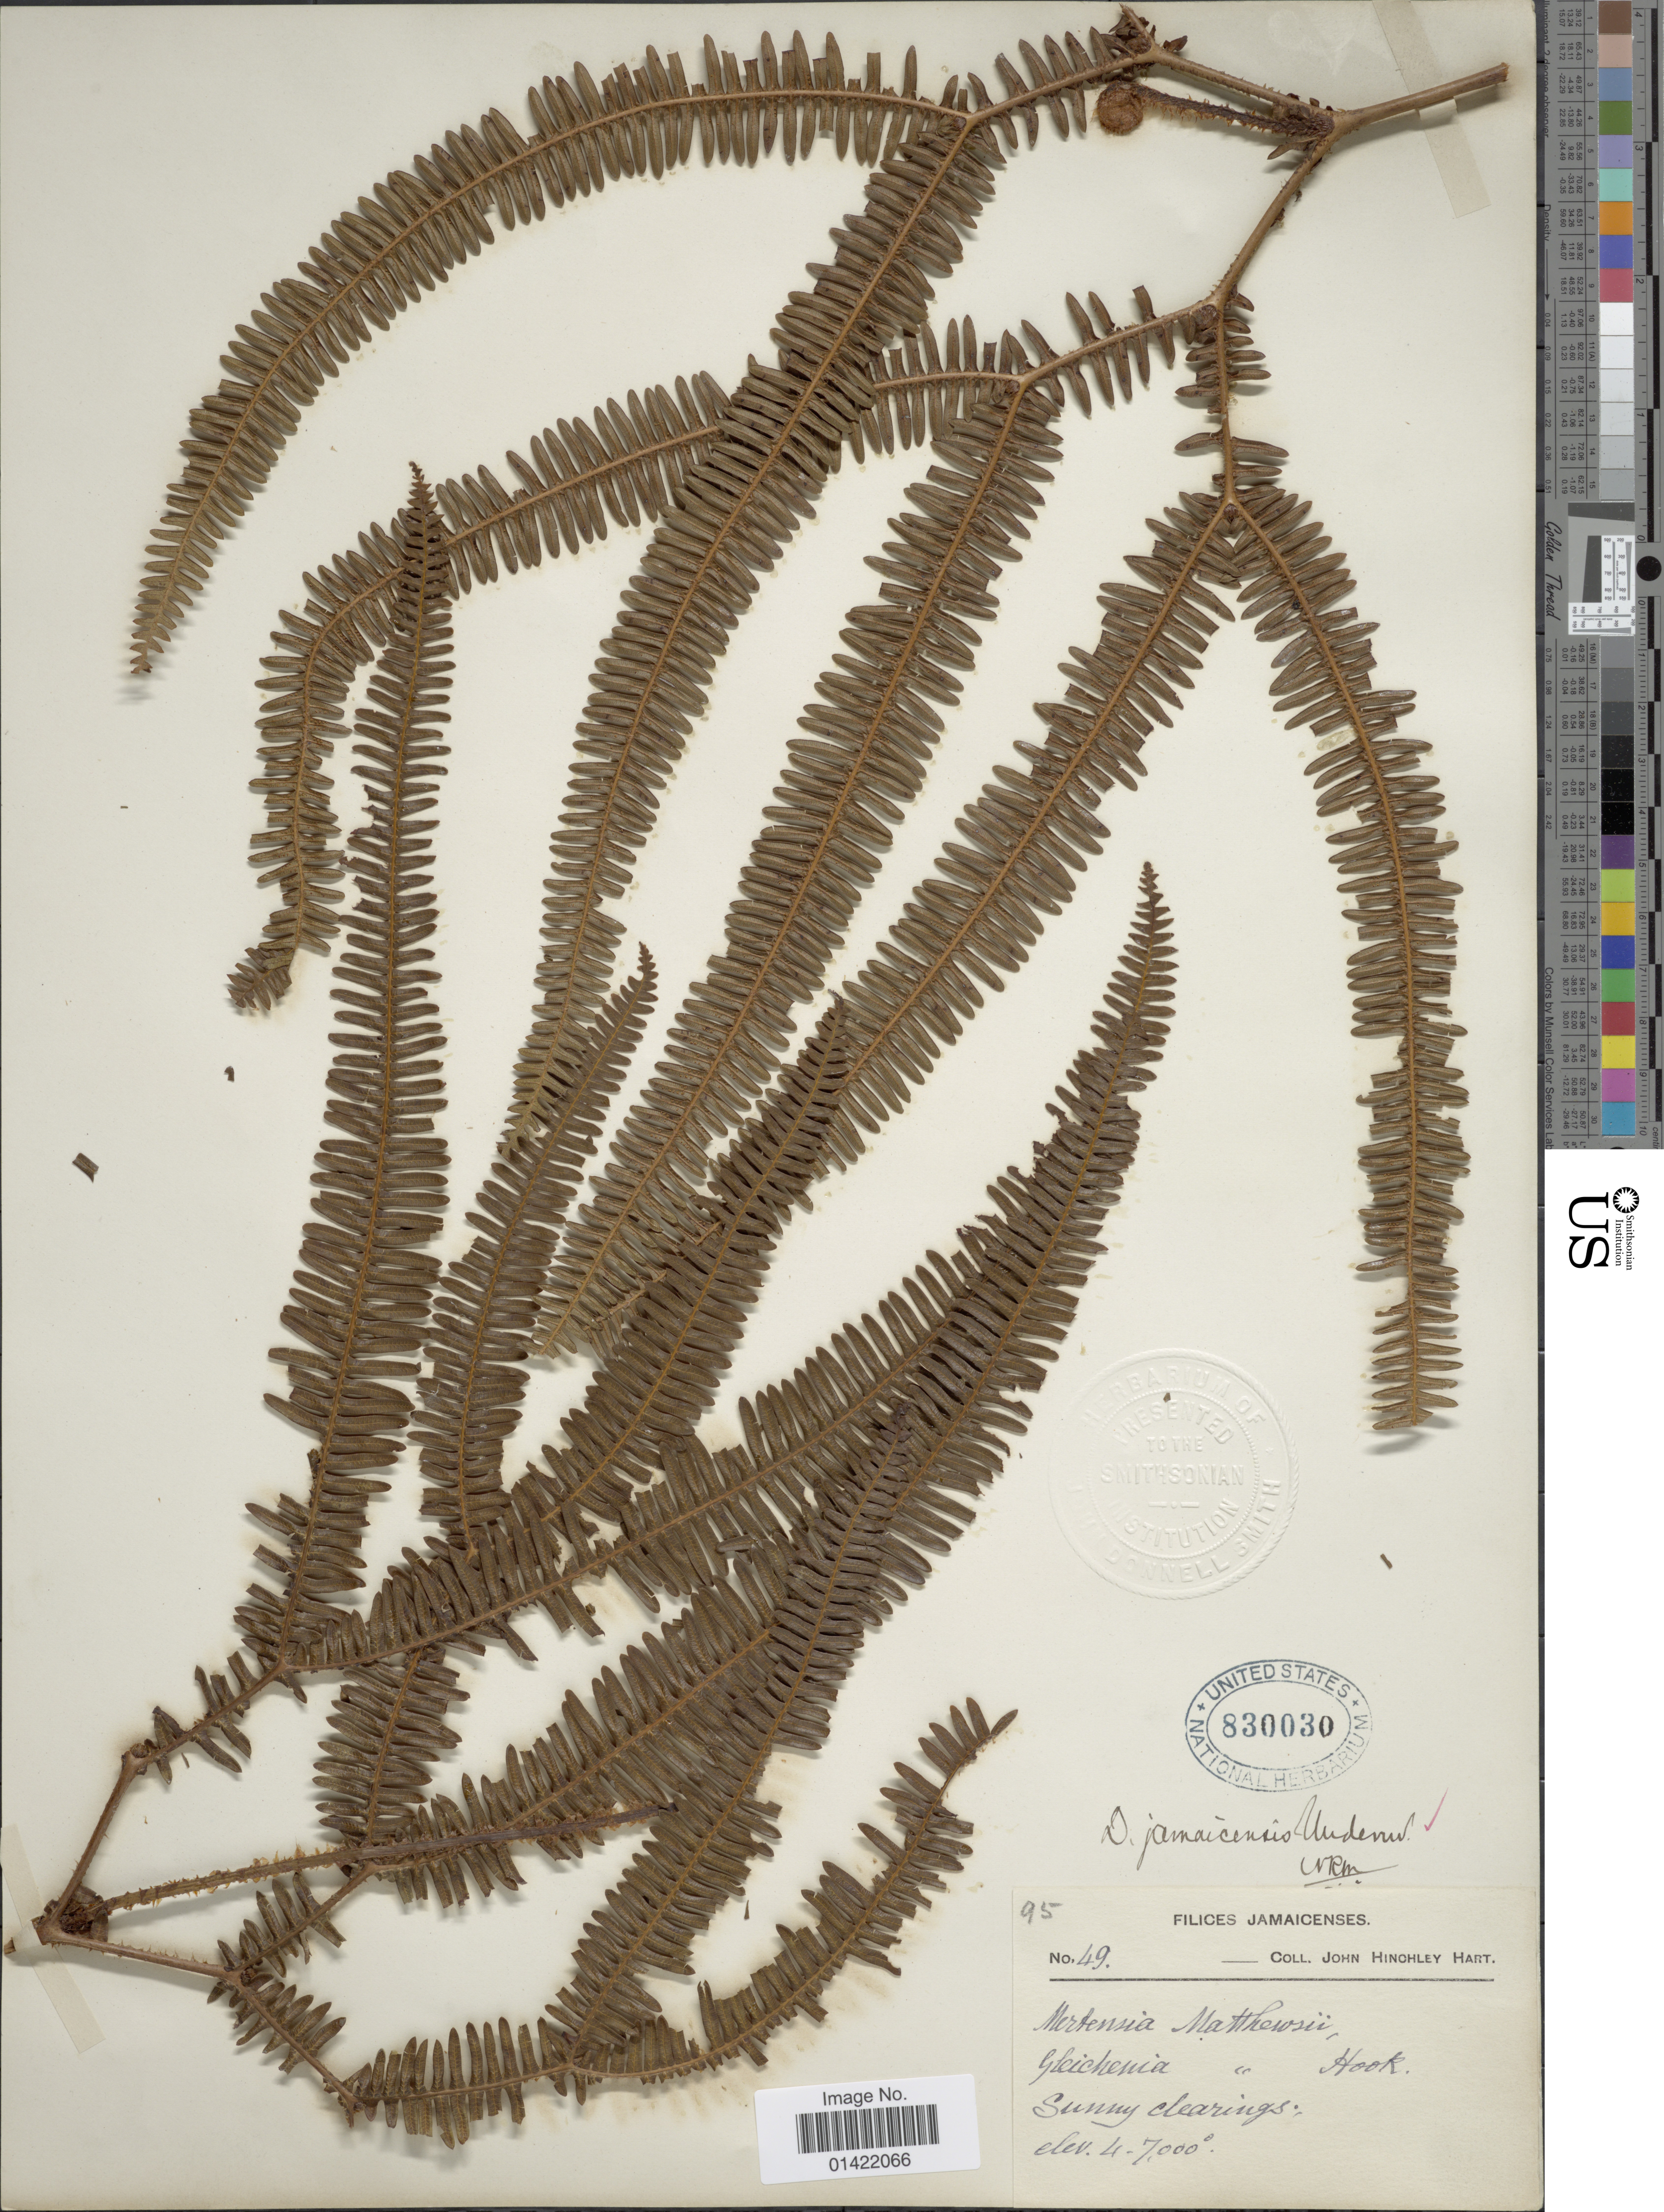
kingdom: Plantae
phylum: Tracheophyta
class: Polypodiopsida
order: Gleicheniales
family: Gleicheniaceae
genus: Sticherus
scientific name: Sticherus jamaicensis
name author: (Underw.) Nakai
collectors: J. H. Hart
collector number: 49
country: Jamaica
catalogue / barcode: US 830030